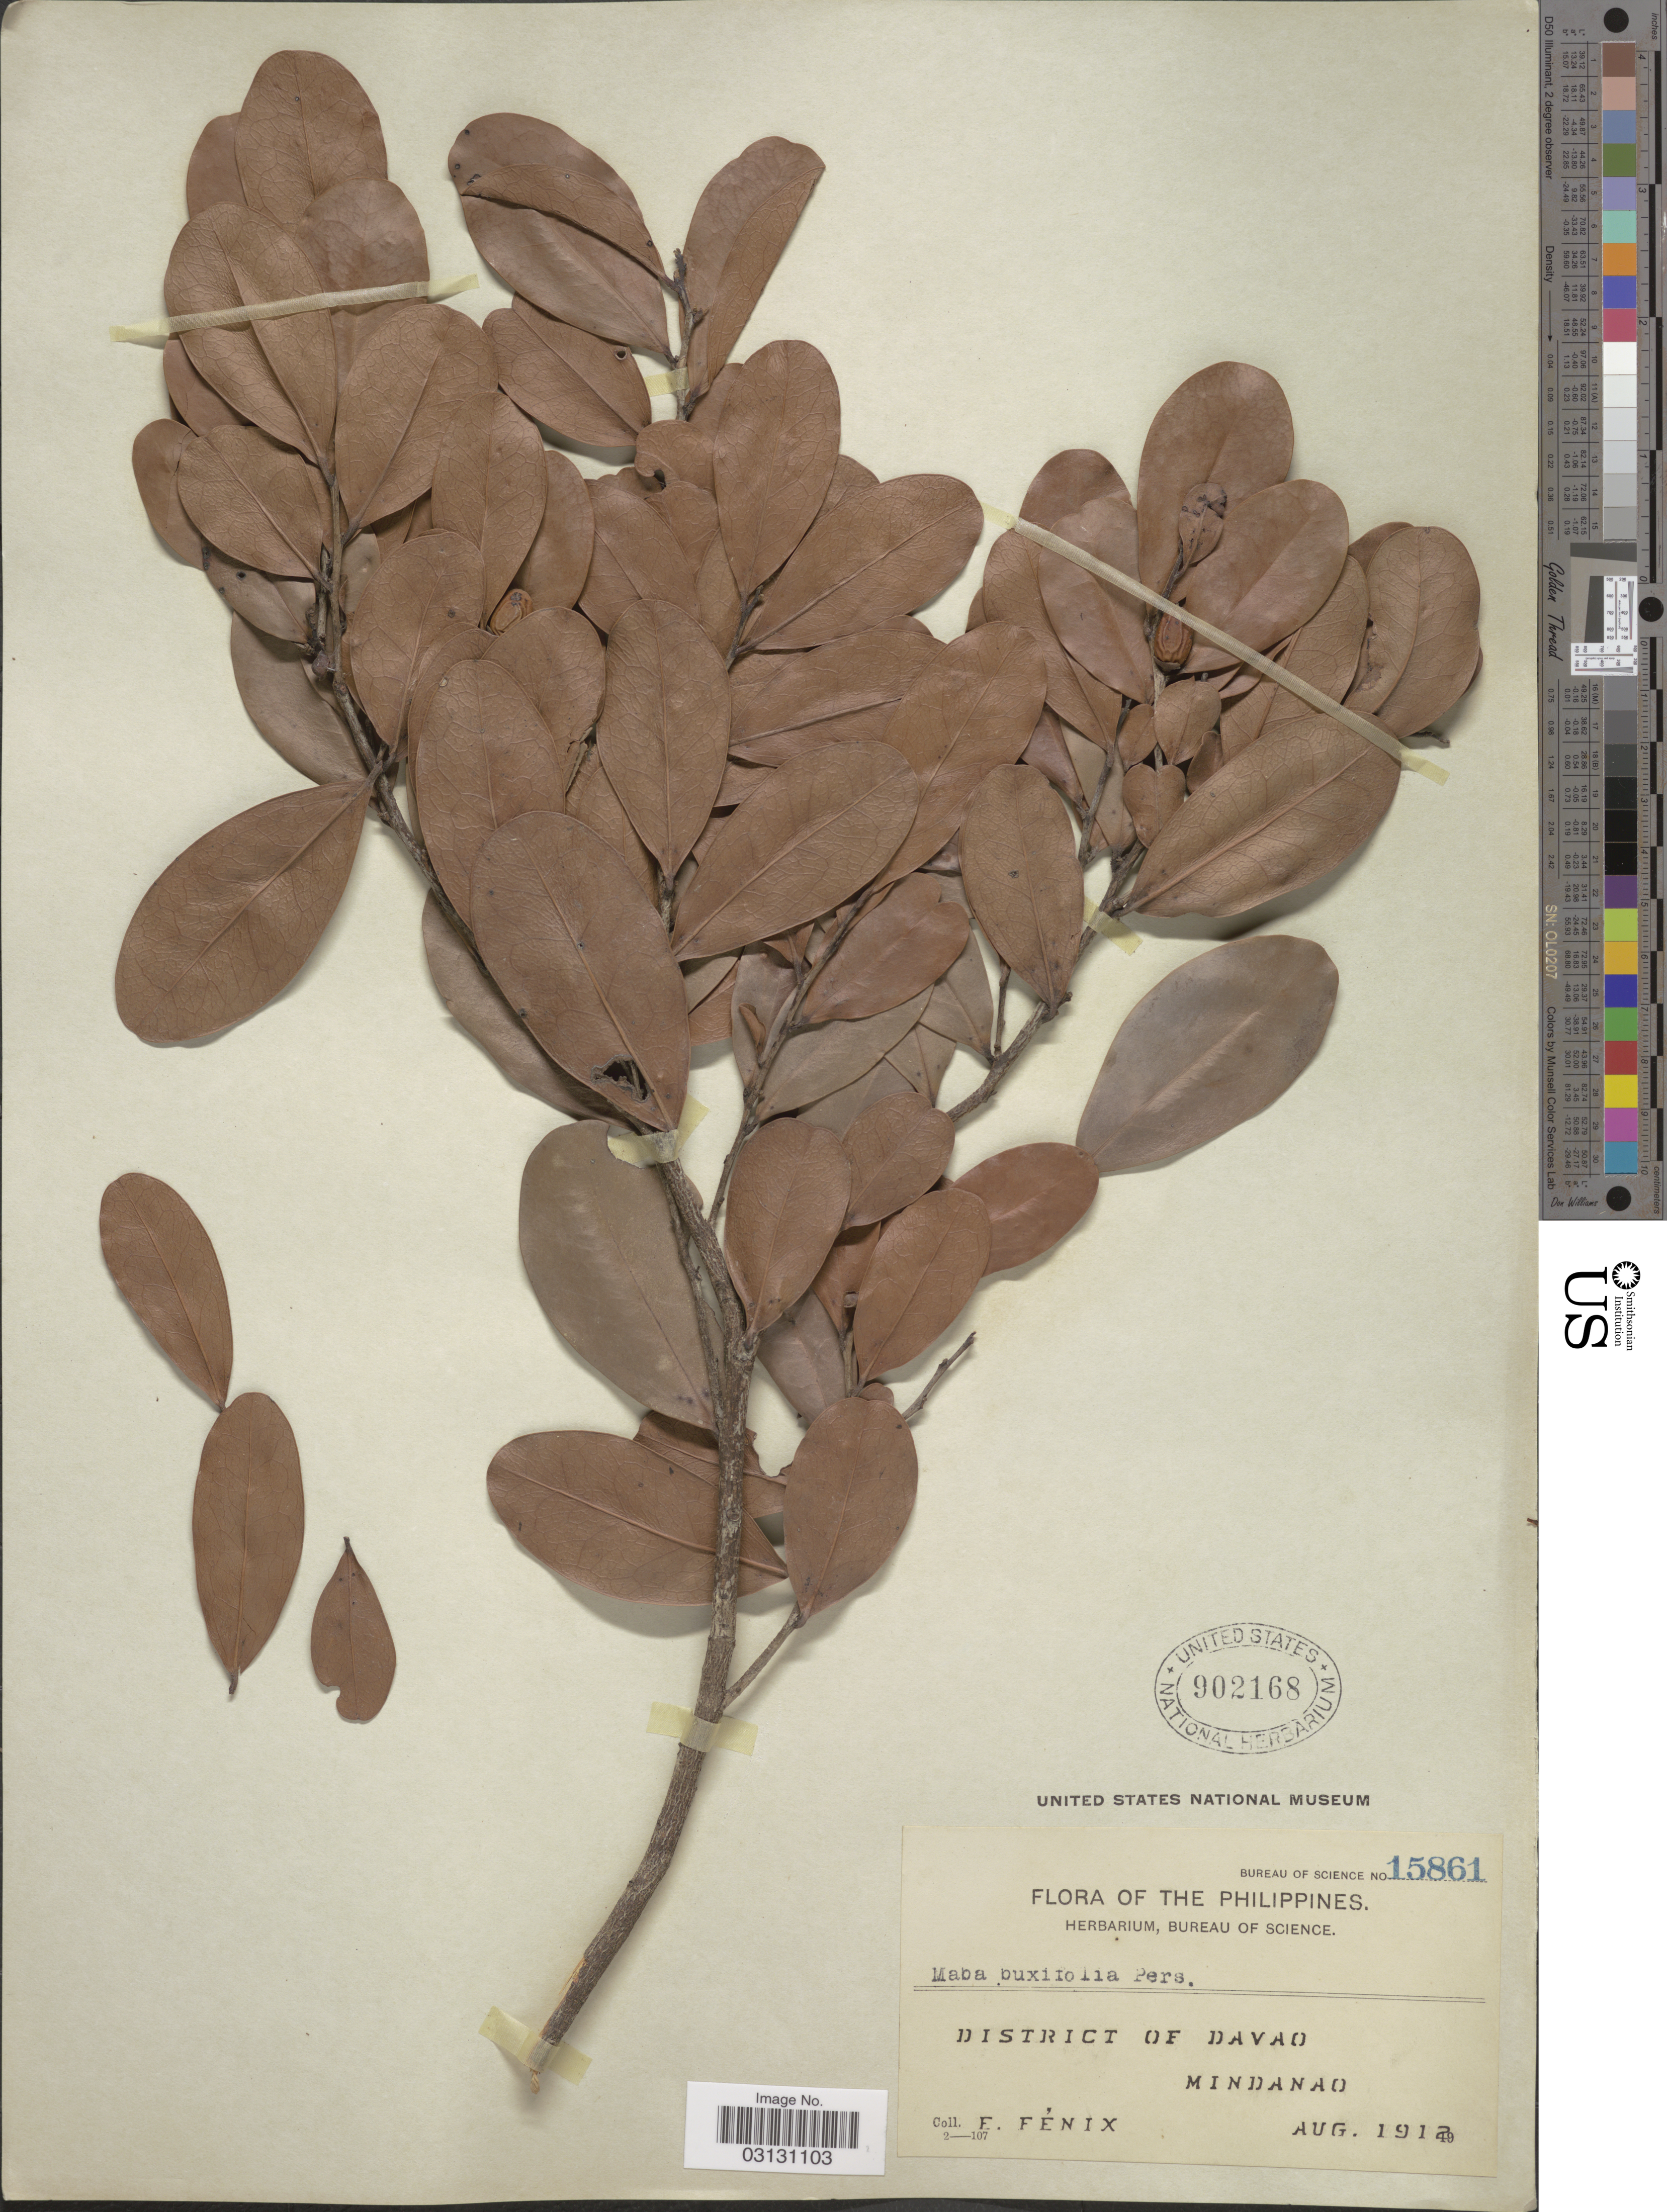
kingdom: Plantae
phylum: Tracheophyta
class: Magnoliopsida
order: Ericales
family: Ebenaceae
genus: Diospyros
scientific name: Diospyros ferrea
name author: (Willd.) Bakh.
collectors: E. Fénix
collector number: Bureau of Science 15861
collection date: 1912-08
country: Philippines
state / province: Davao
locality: District of Davao. Mindanao.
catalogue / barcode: US 902168